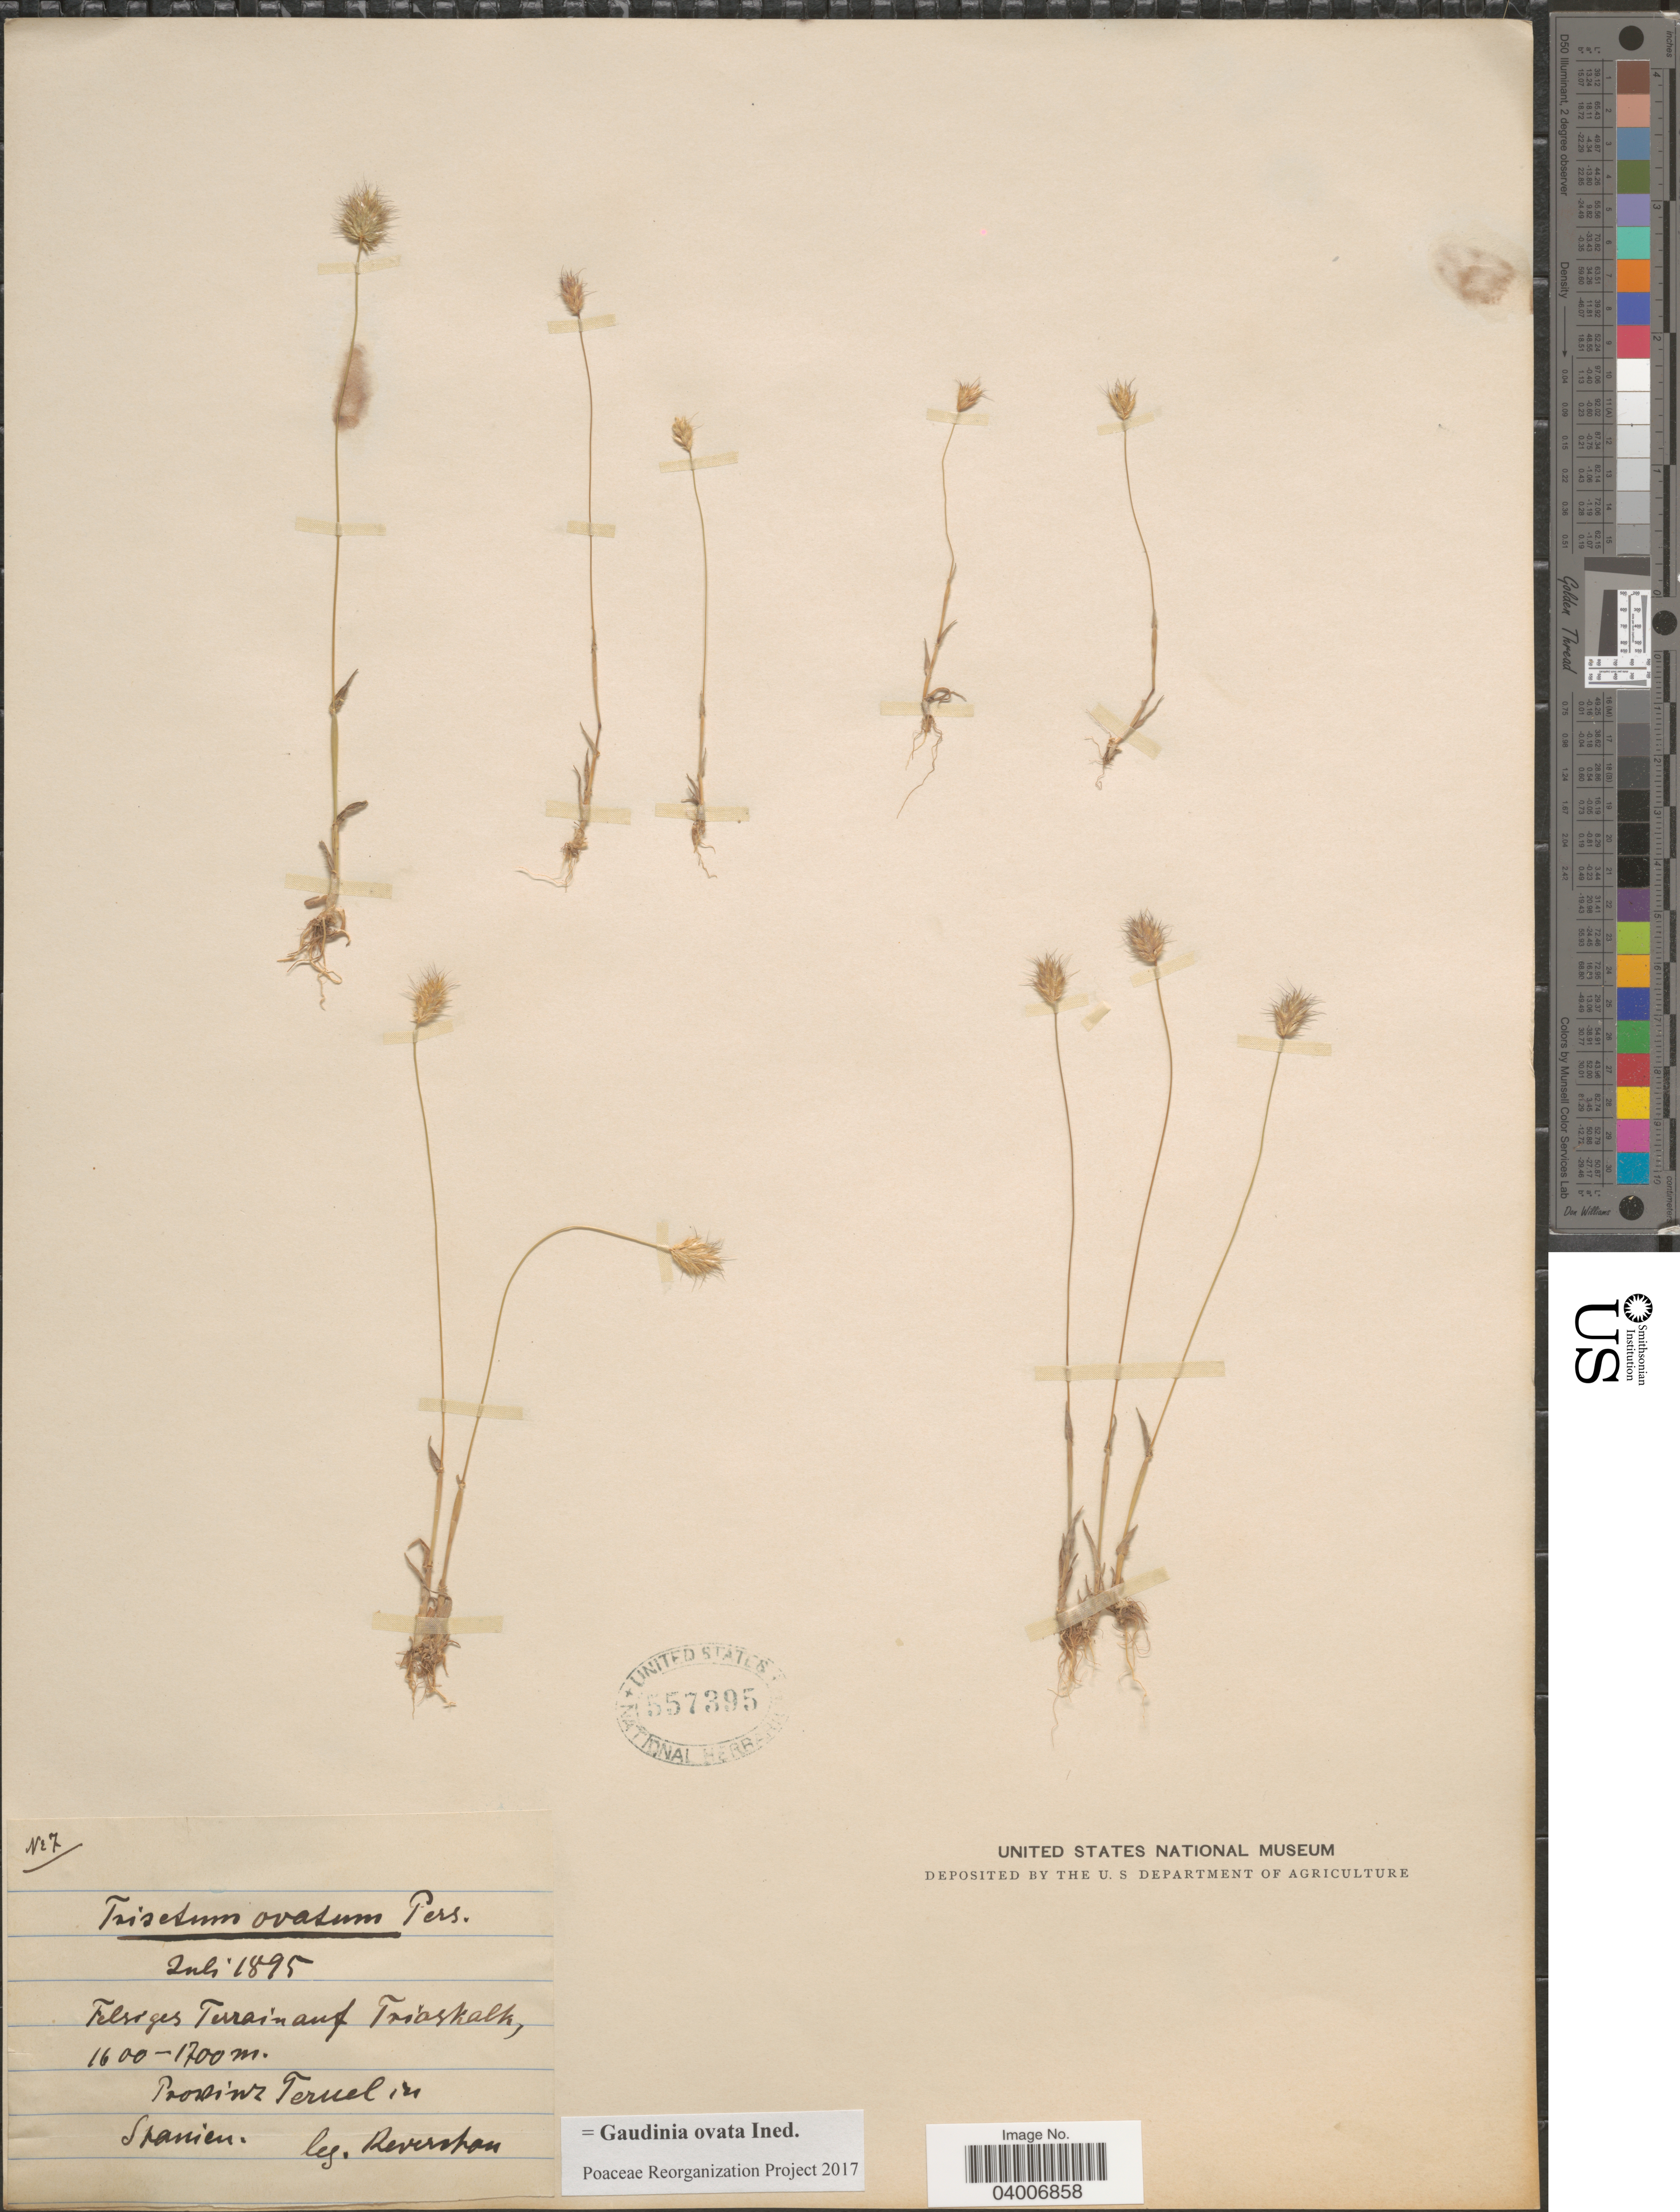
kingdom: Plantae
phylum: Tracheophyta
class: Liliopsida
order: Poales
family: Poaceae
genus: Gaudinia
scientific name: Gaudinia ovata ined.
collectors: -. Reverchon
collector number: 7*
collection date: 1895-07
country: Spain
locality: Felsiges Terrain auf Triaskalk, Propinz Teruel in Spanien.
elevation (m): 1600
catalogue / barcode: US 557395